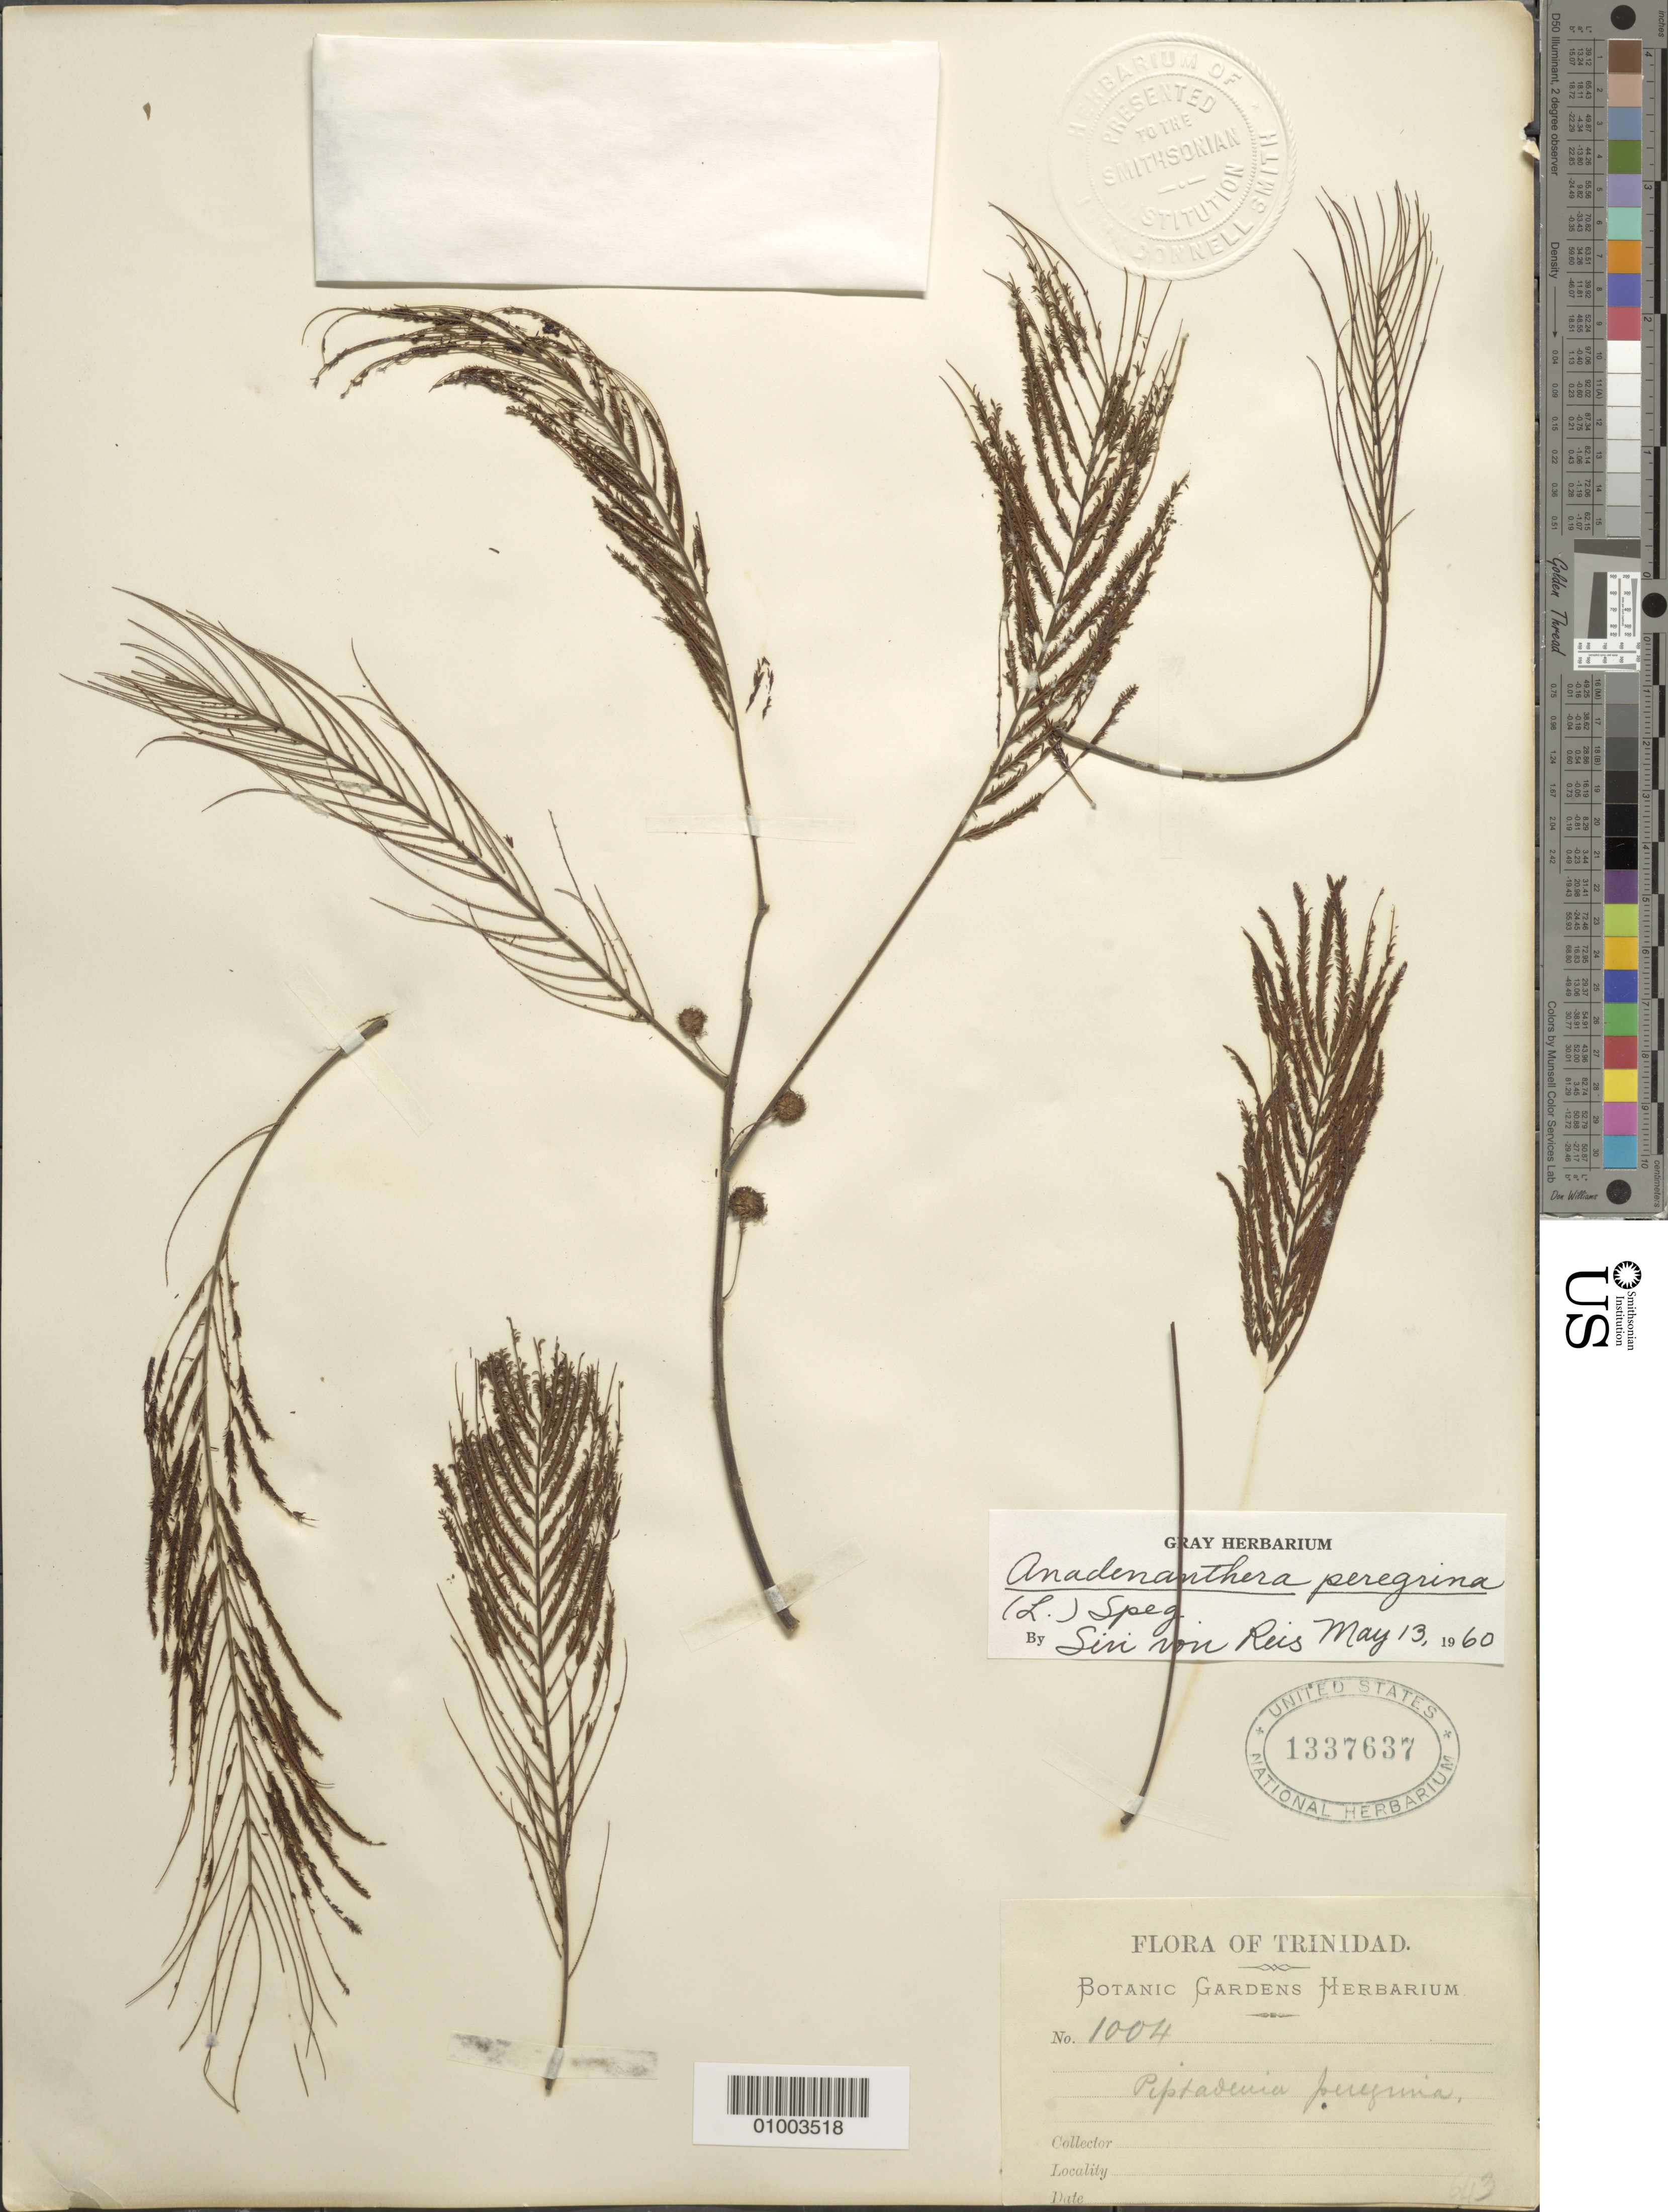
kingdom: Plantae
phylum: Tracheophyta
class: Magnoliopsida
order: Fabales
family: Fabaceae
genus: Anadenanthera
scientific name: Anadenanthera peregrina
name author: (L.) Speg.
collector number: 1004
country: Trinidad and Tobago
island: Trinidad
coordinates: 0 N, 0 E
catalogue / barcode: US 1337637